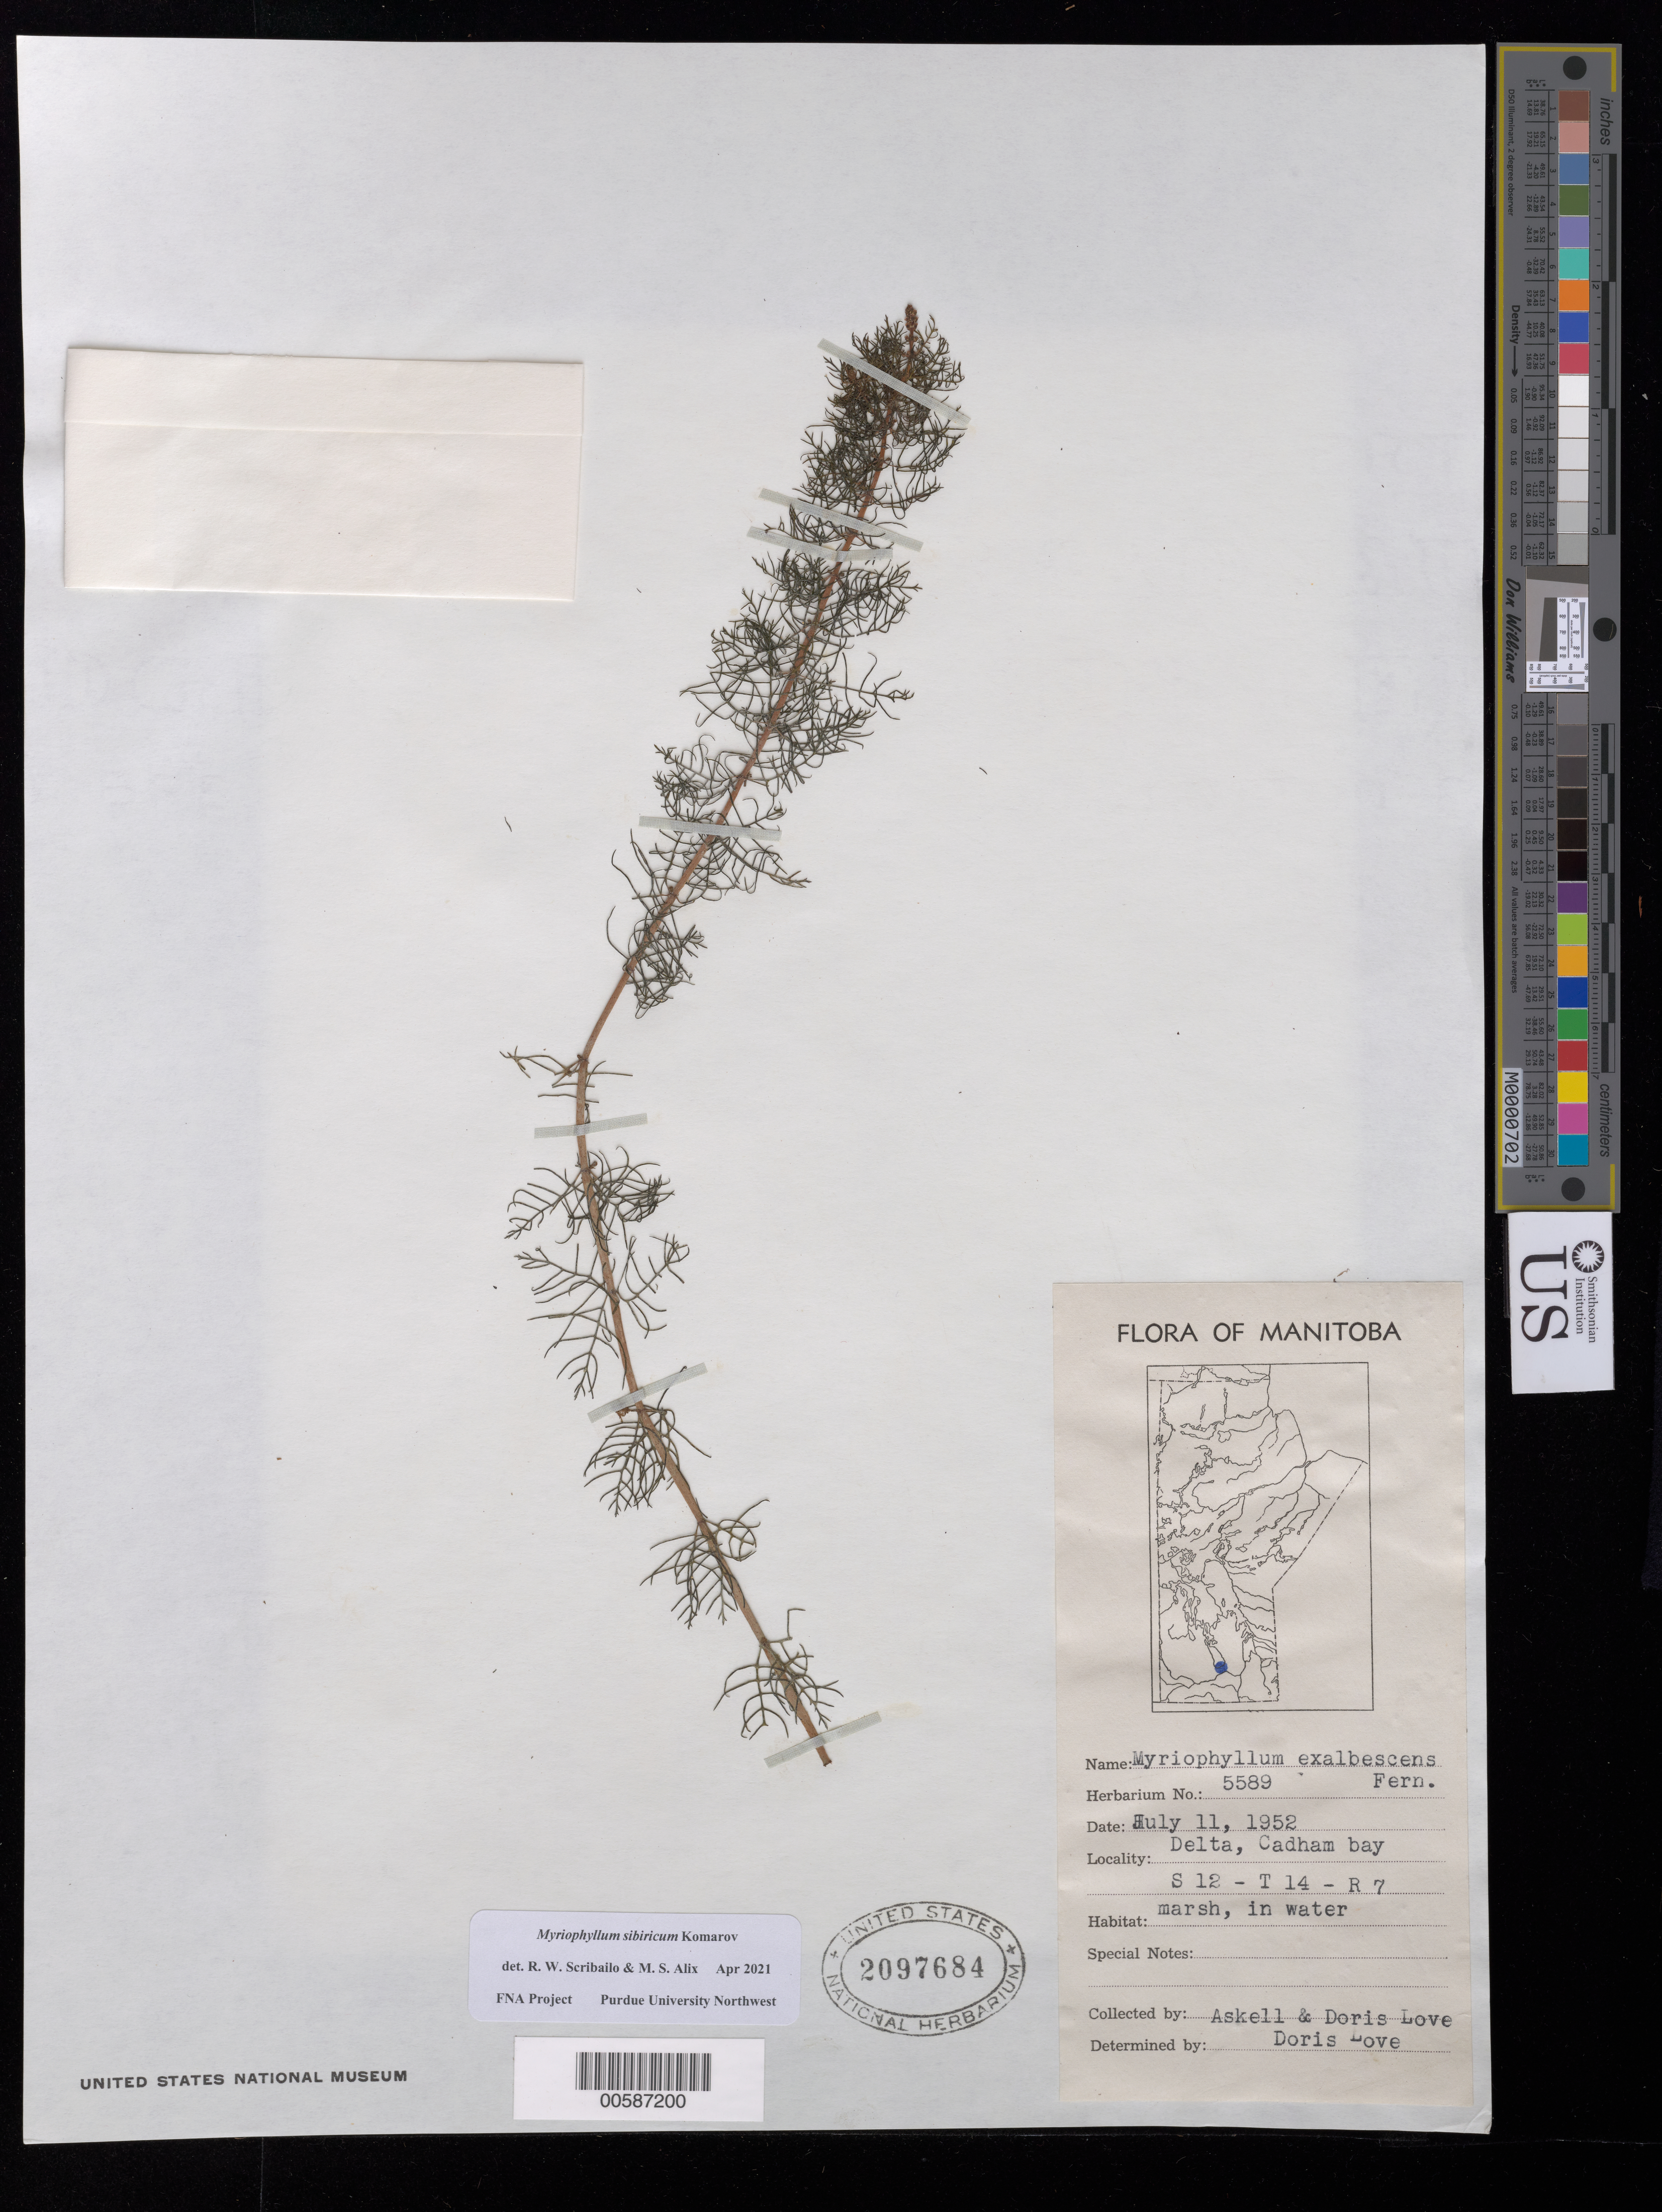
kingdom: Plantae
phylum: Tracheophyta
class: Magnoliopsida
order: Saxifragales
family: Haloragaceae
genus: Myriophyllum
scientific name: Myriophyllum sibiricum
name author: Kom.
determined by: Scribailo, R. W.; Alix, M. S.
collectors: Á. Löve & D. Löve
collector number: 5589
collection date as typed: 11 Jul 1952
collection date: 1952-07-11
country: Canada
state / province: Manitoba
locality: Delta, Cadham Bay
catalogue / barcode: US 2097684